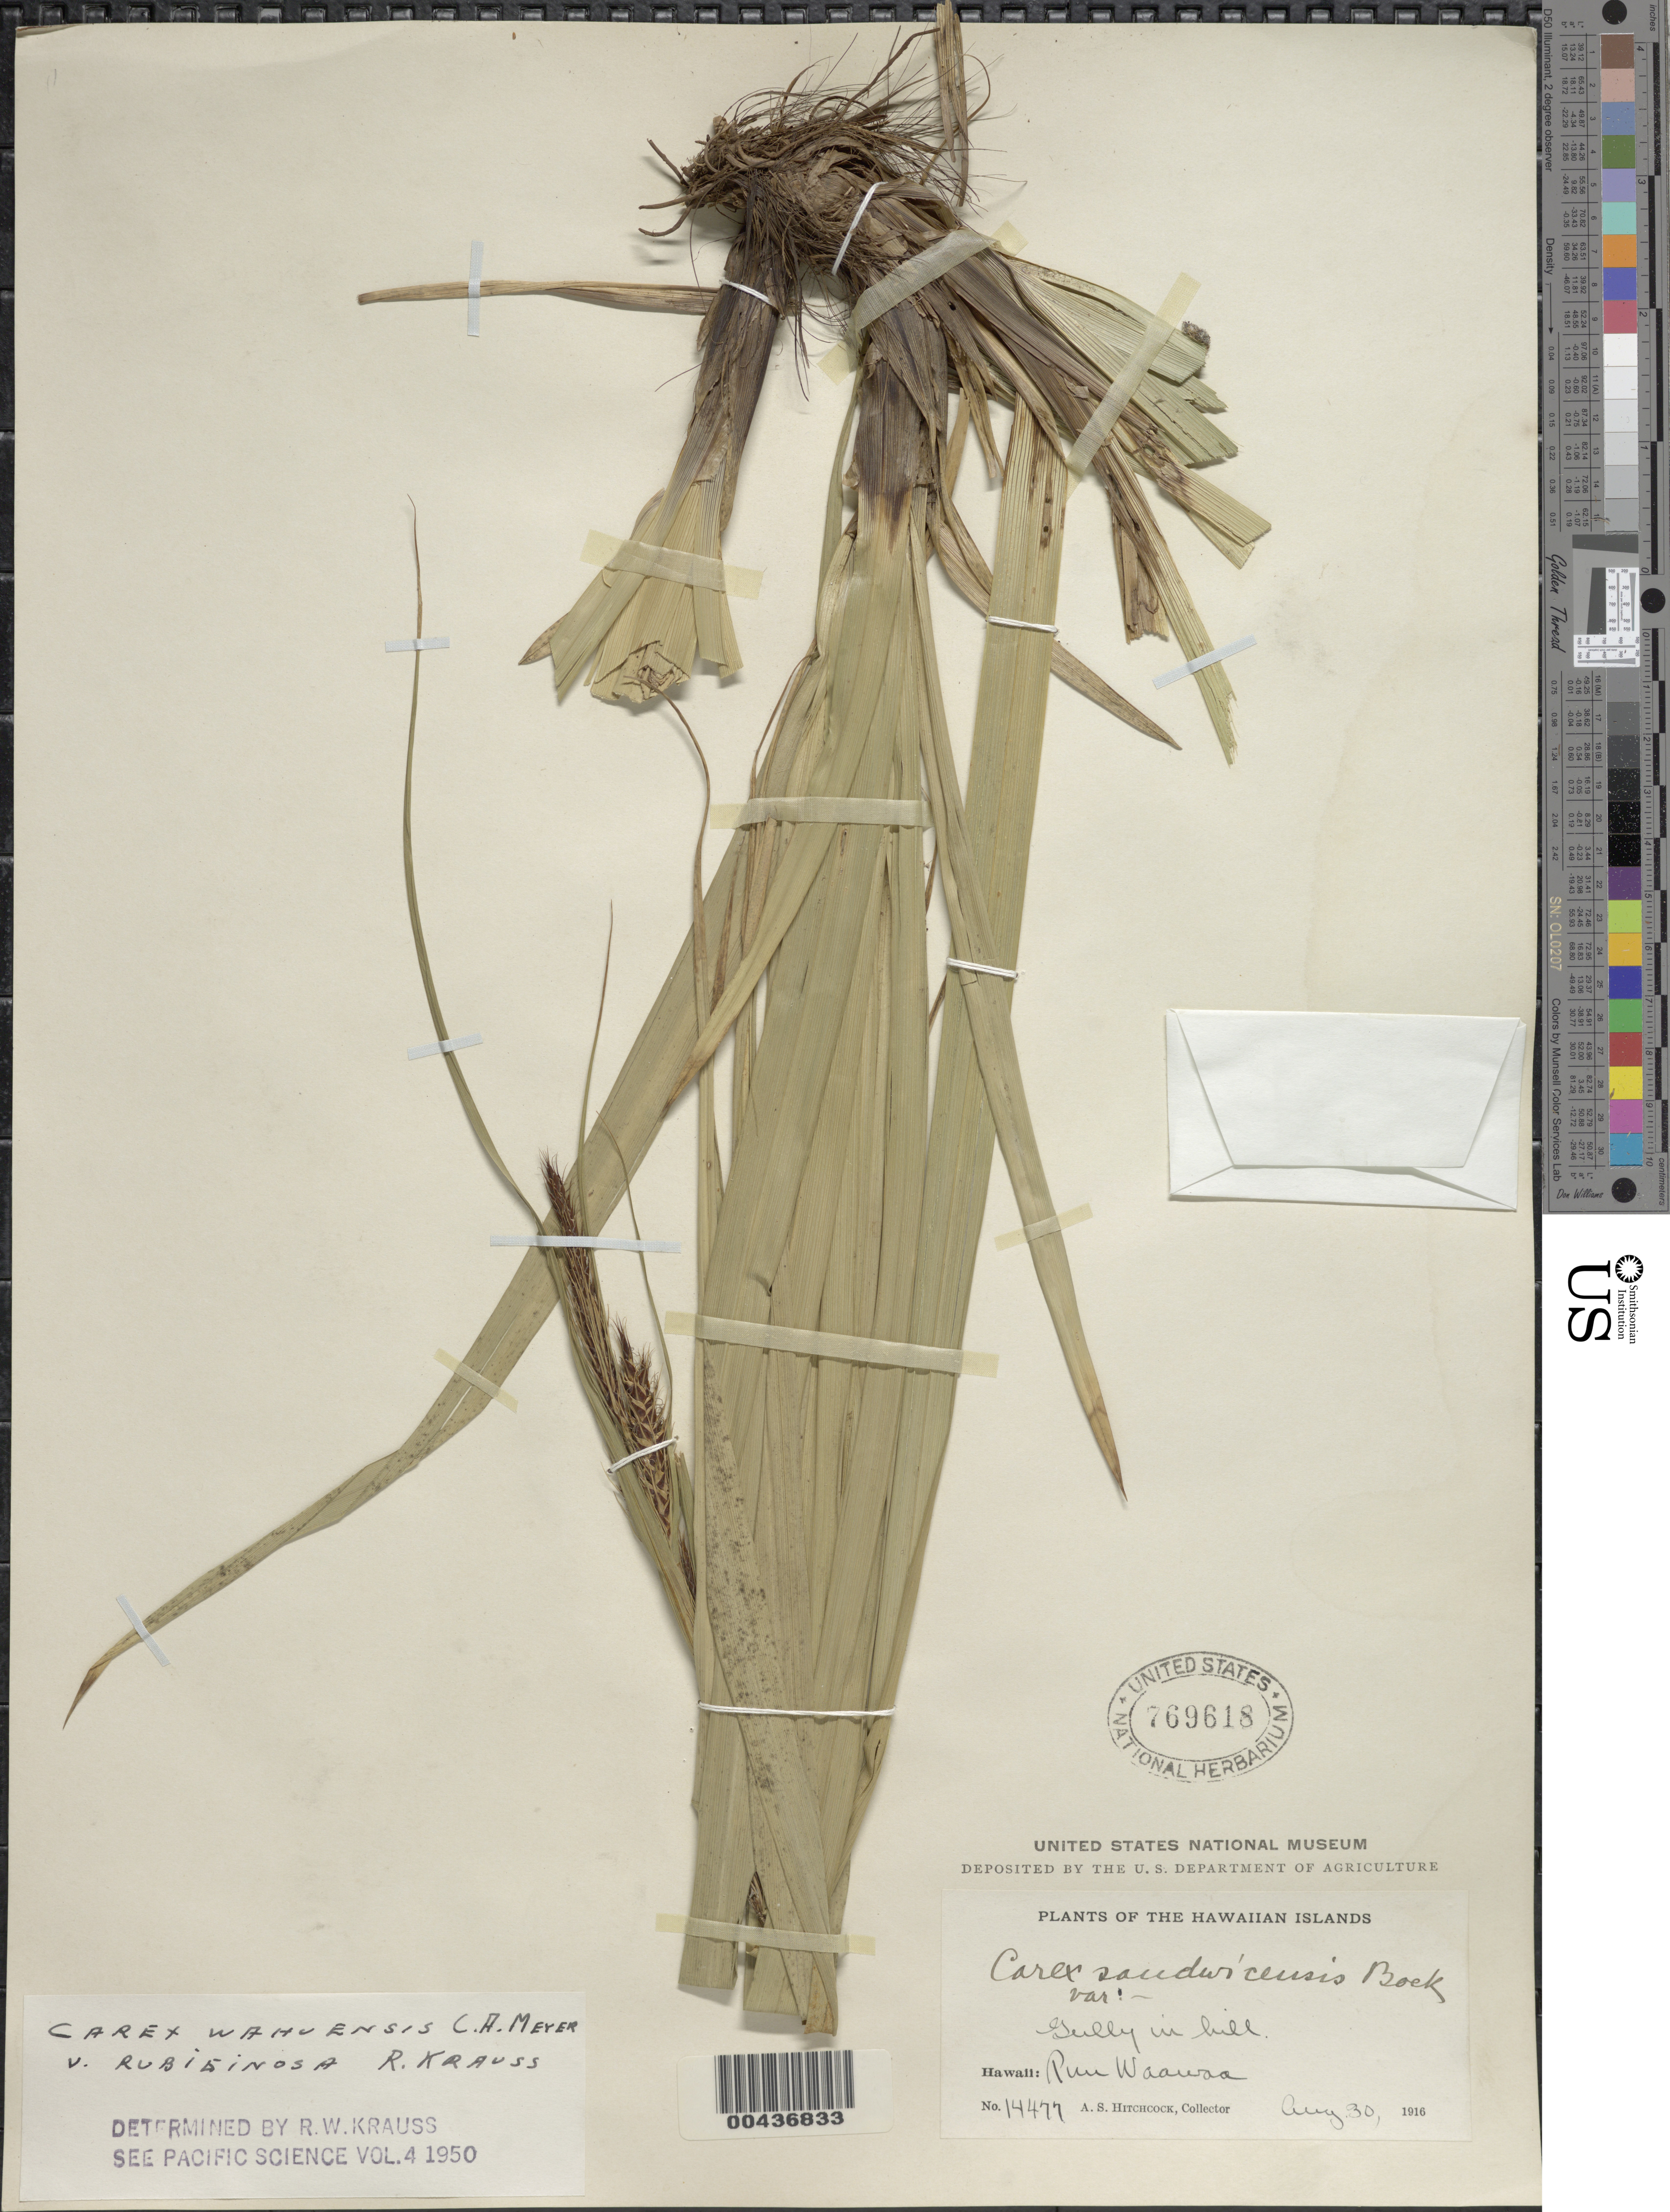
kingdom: Plantae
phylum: Tracheophyta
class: Liliopsida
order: Poales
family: Cyperaceae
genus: Carex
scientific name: Carex wahuensis subsp. rubiginosa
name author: (R.W. Krauss) T. Koyama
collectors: A. S. Hitchcock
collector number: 14477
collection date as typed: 30 Aug 1916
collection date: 1916-08-30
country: United States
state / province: Hawaii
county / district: Hawaii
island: Hawaii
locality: Puu Waawaa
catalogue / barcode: US 769618